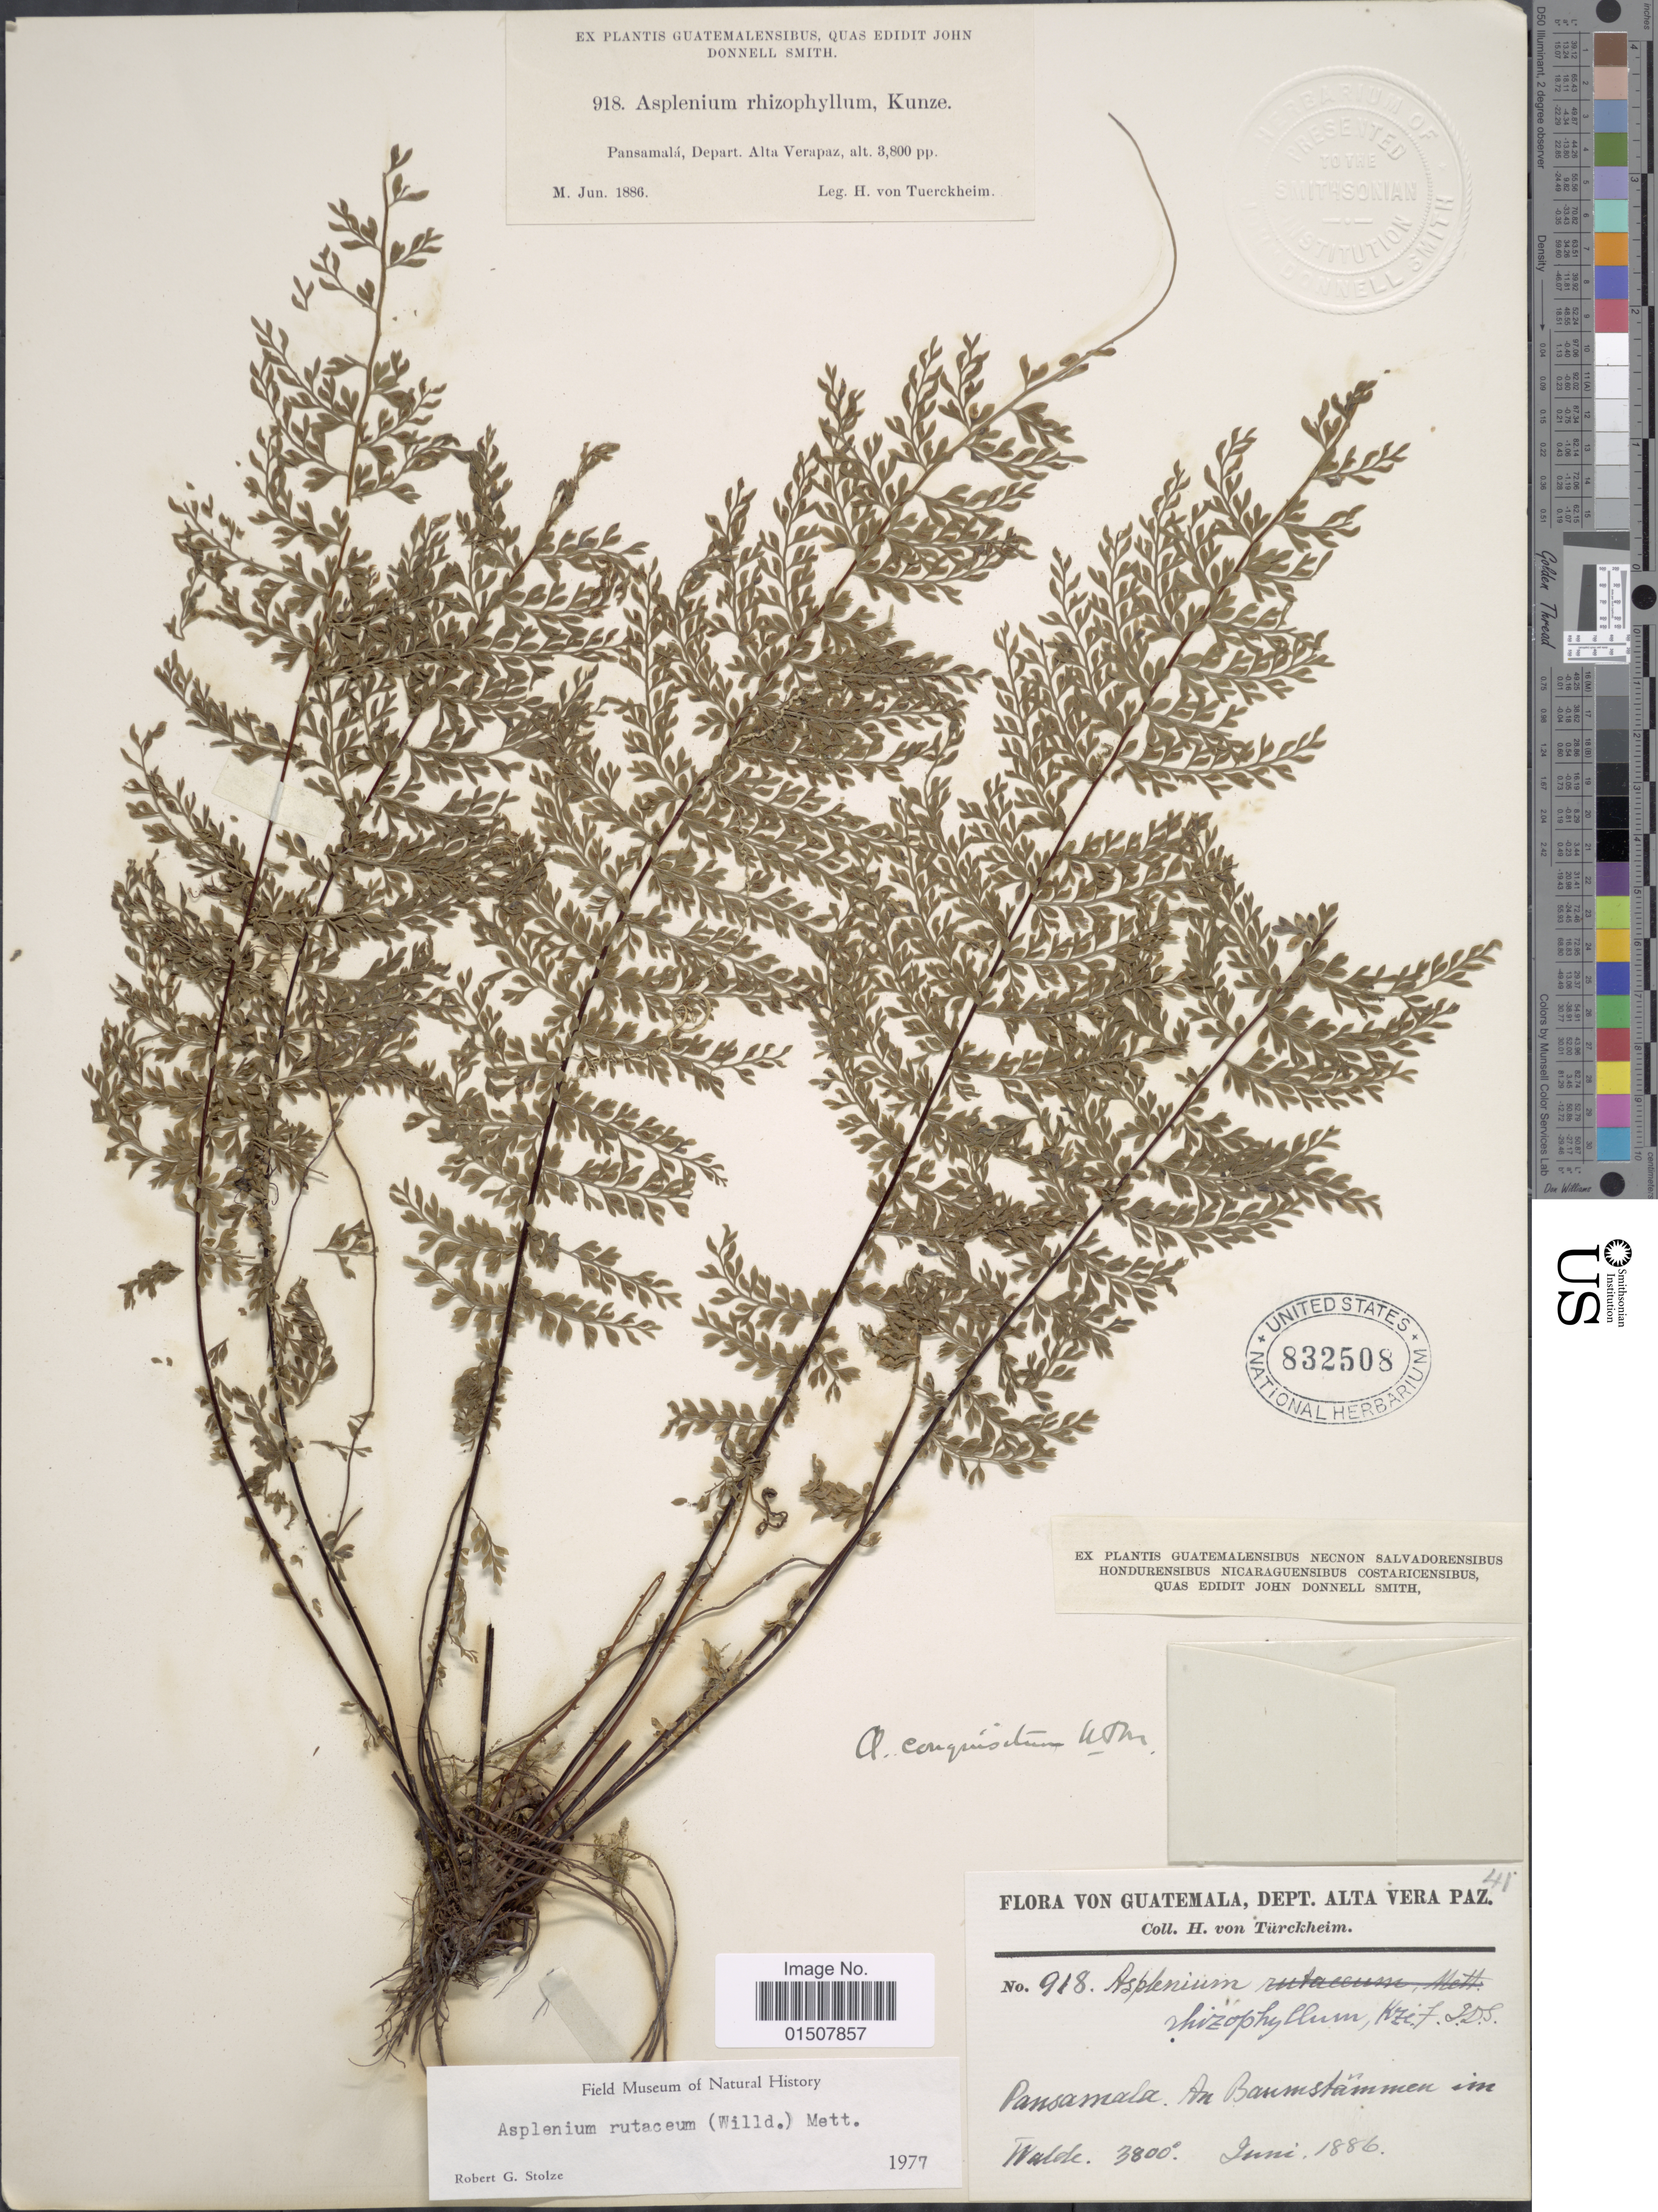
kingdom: Plantae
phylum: Tracheophyta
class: Polypodiopsida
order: Polypodiales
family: Aspleniaceae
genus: Asplenium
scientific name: Asplenium rutaceum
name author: (Willd.) Mett.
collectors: H. von Türckheim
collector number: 918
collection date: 1886-06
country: Guatemala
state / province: Alta Verapaz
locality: Dept. Alta Verapaz.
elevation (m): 1158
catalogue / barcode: US 832508